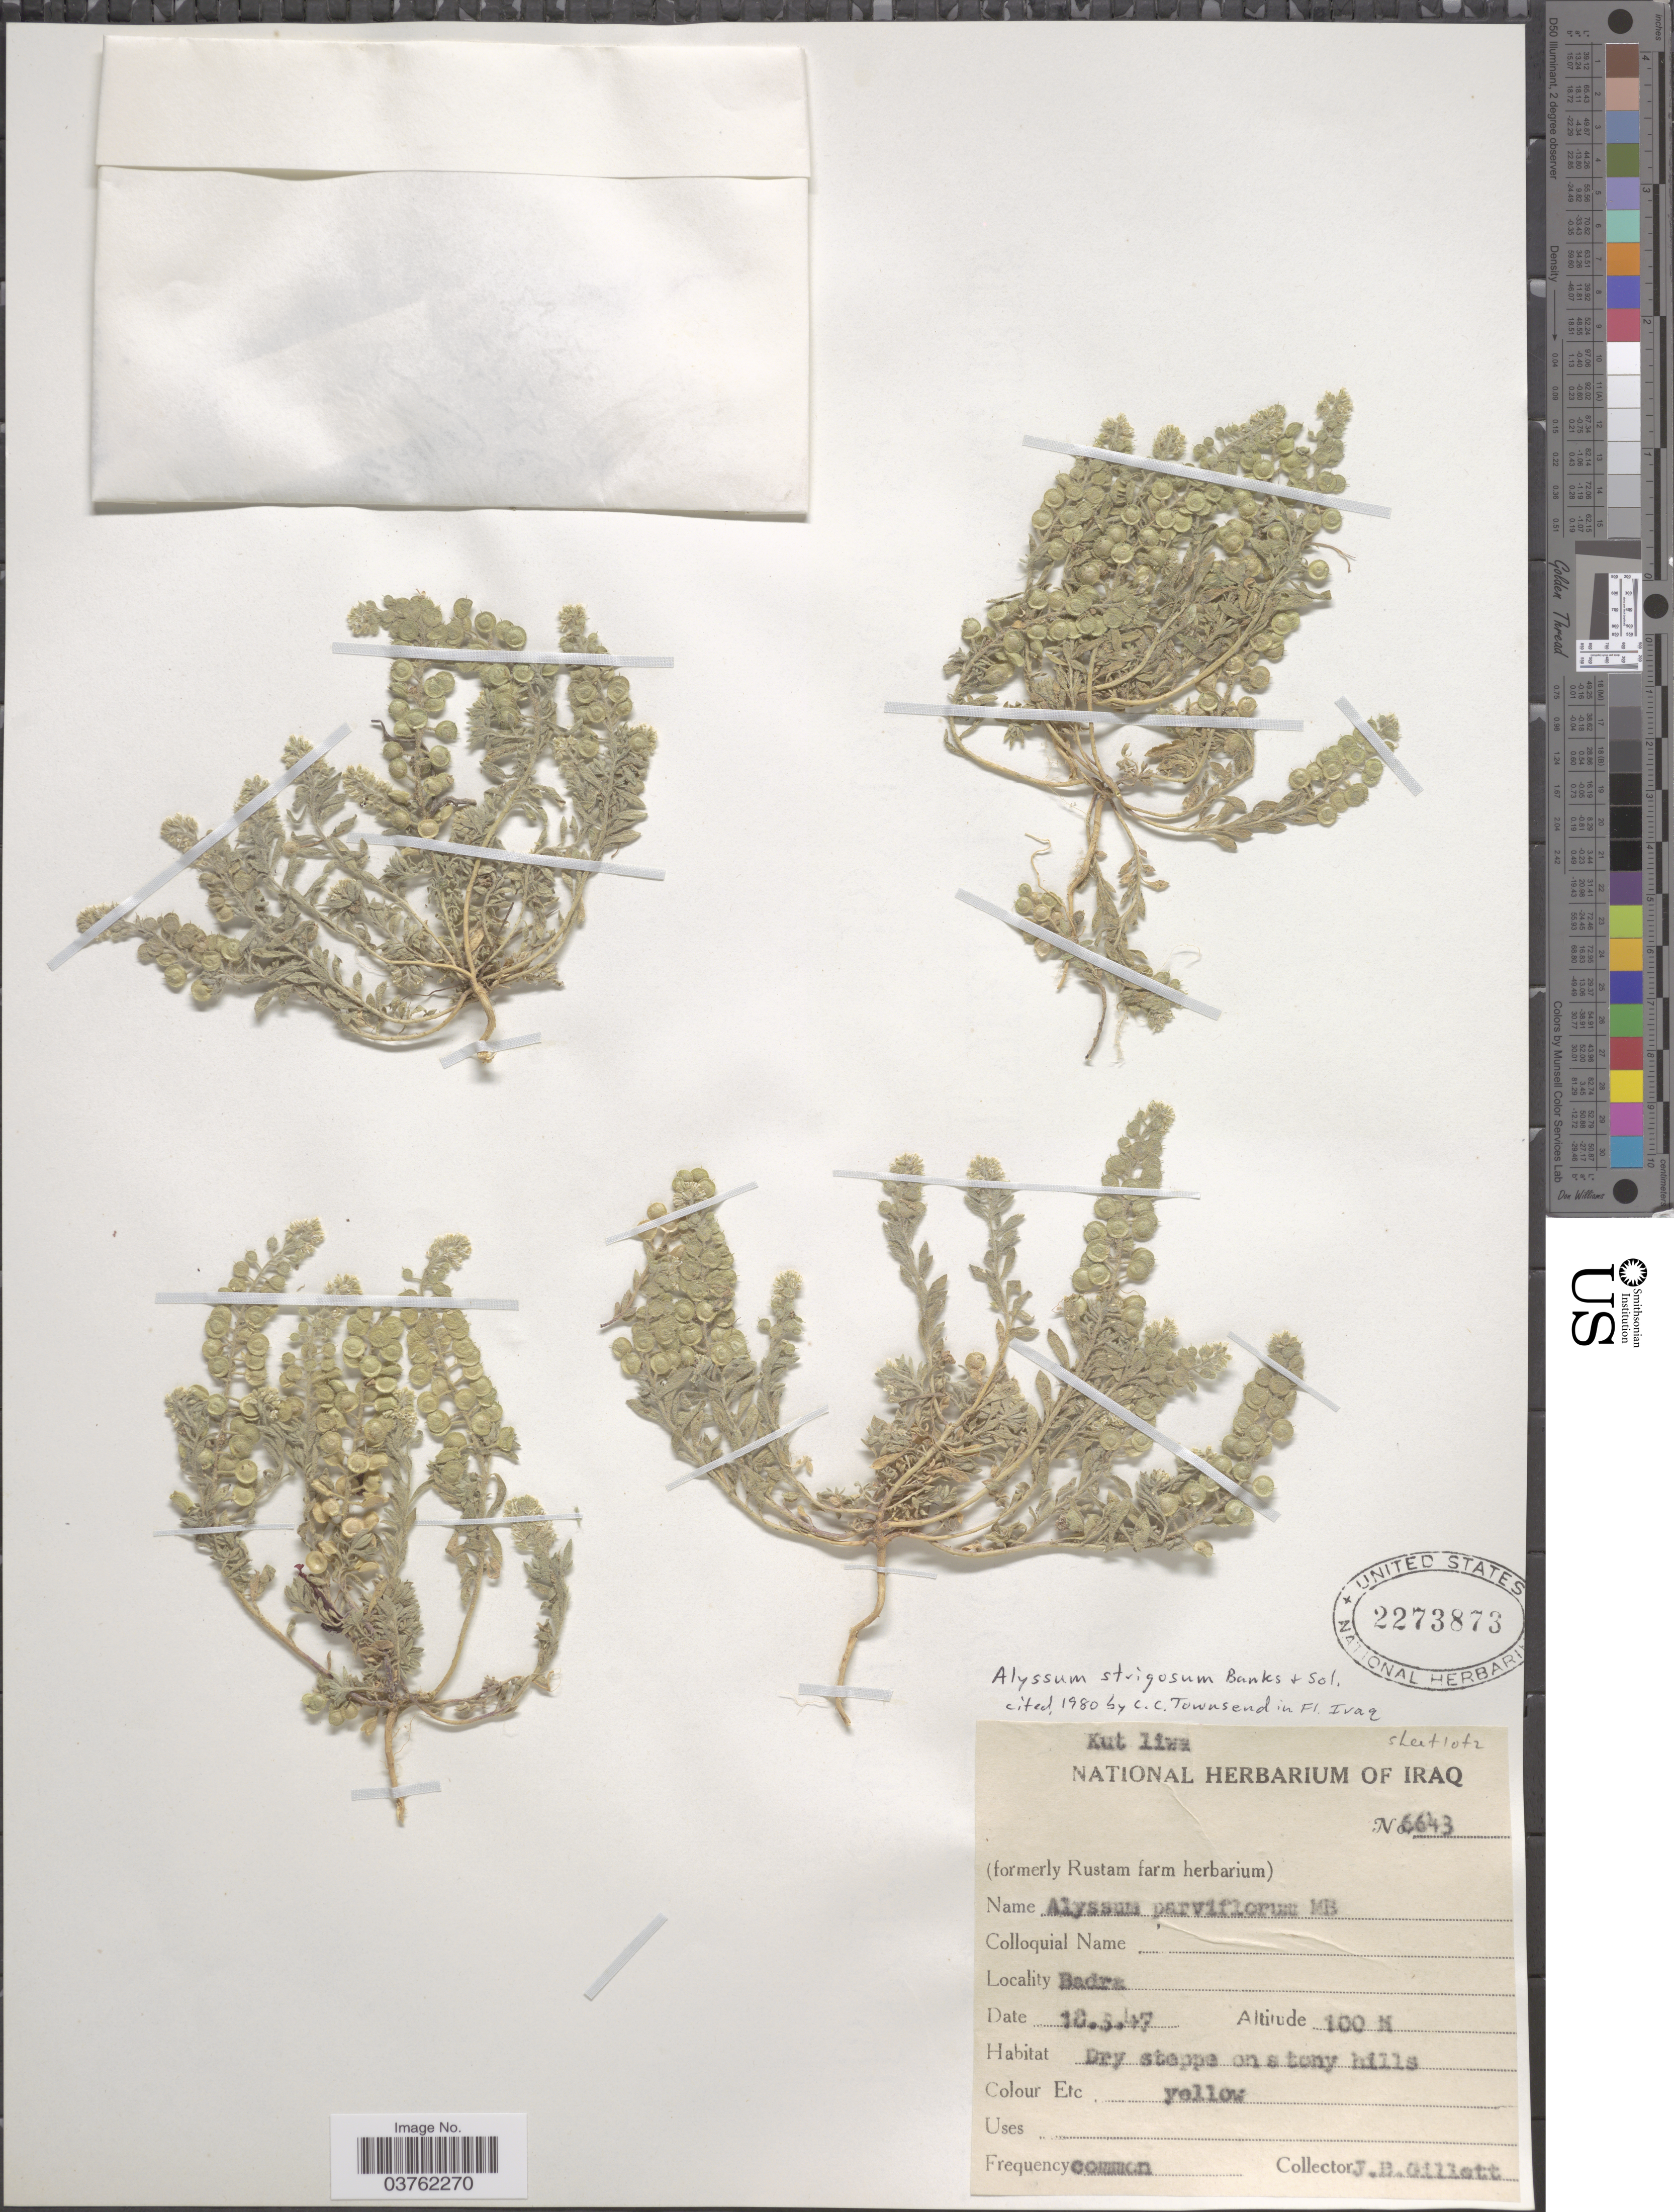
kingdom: Plantae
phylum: Tracheophyta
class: Magnoliopsida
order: Brassicales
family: Brassicaceae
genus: Alyssum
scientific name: Alyssum strigosum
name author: Banks & Sol.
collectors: J. B. Gillett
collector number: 6643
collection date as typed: Transcribed d/m/y: 18/5/47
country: Iraq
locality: Kut liwa. Badra.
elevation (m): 100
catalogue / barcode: US 2273873